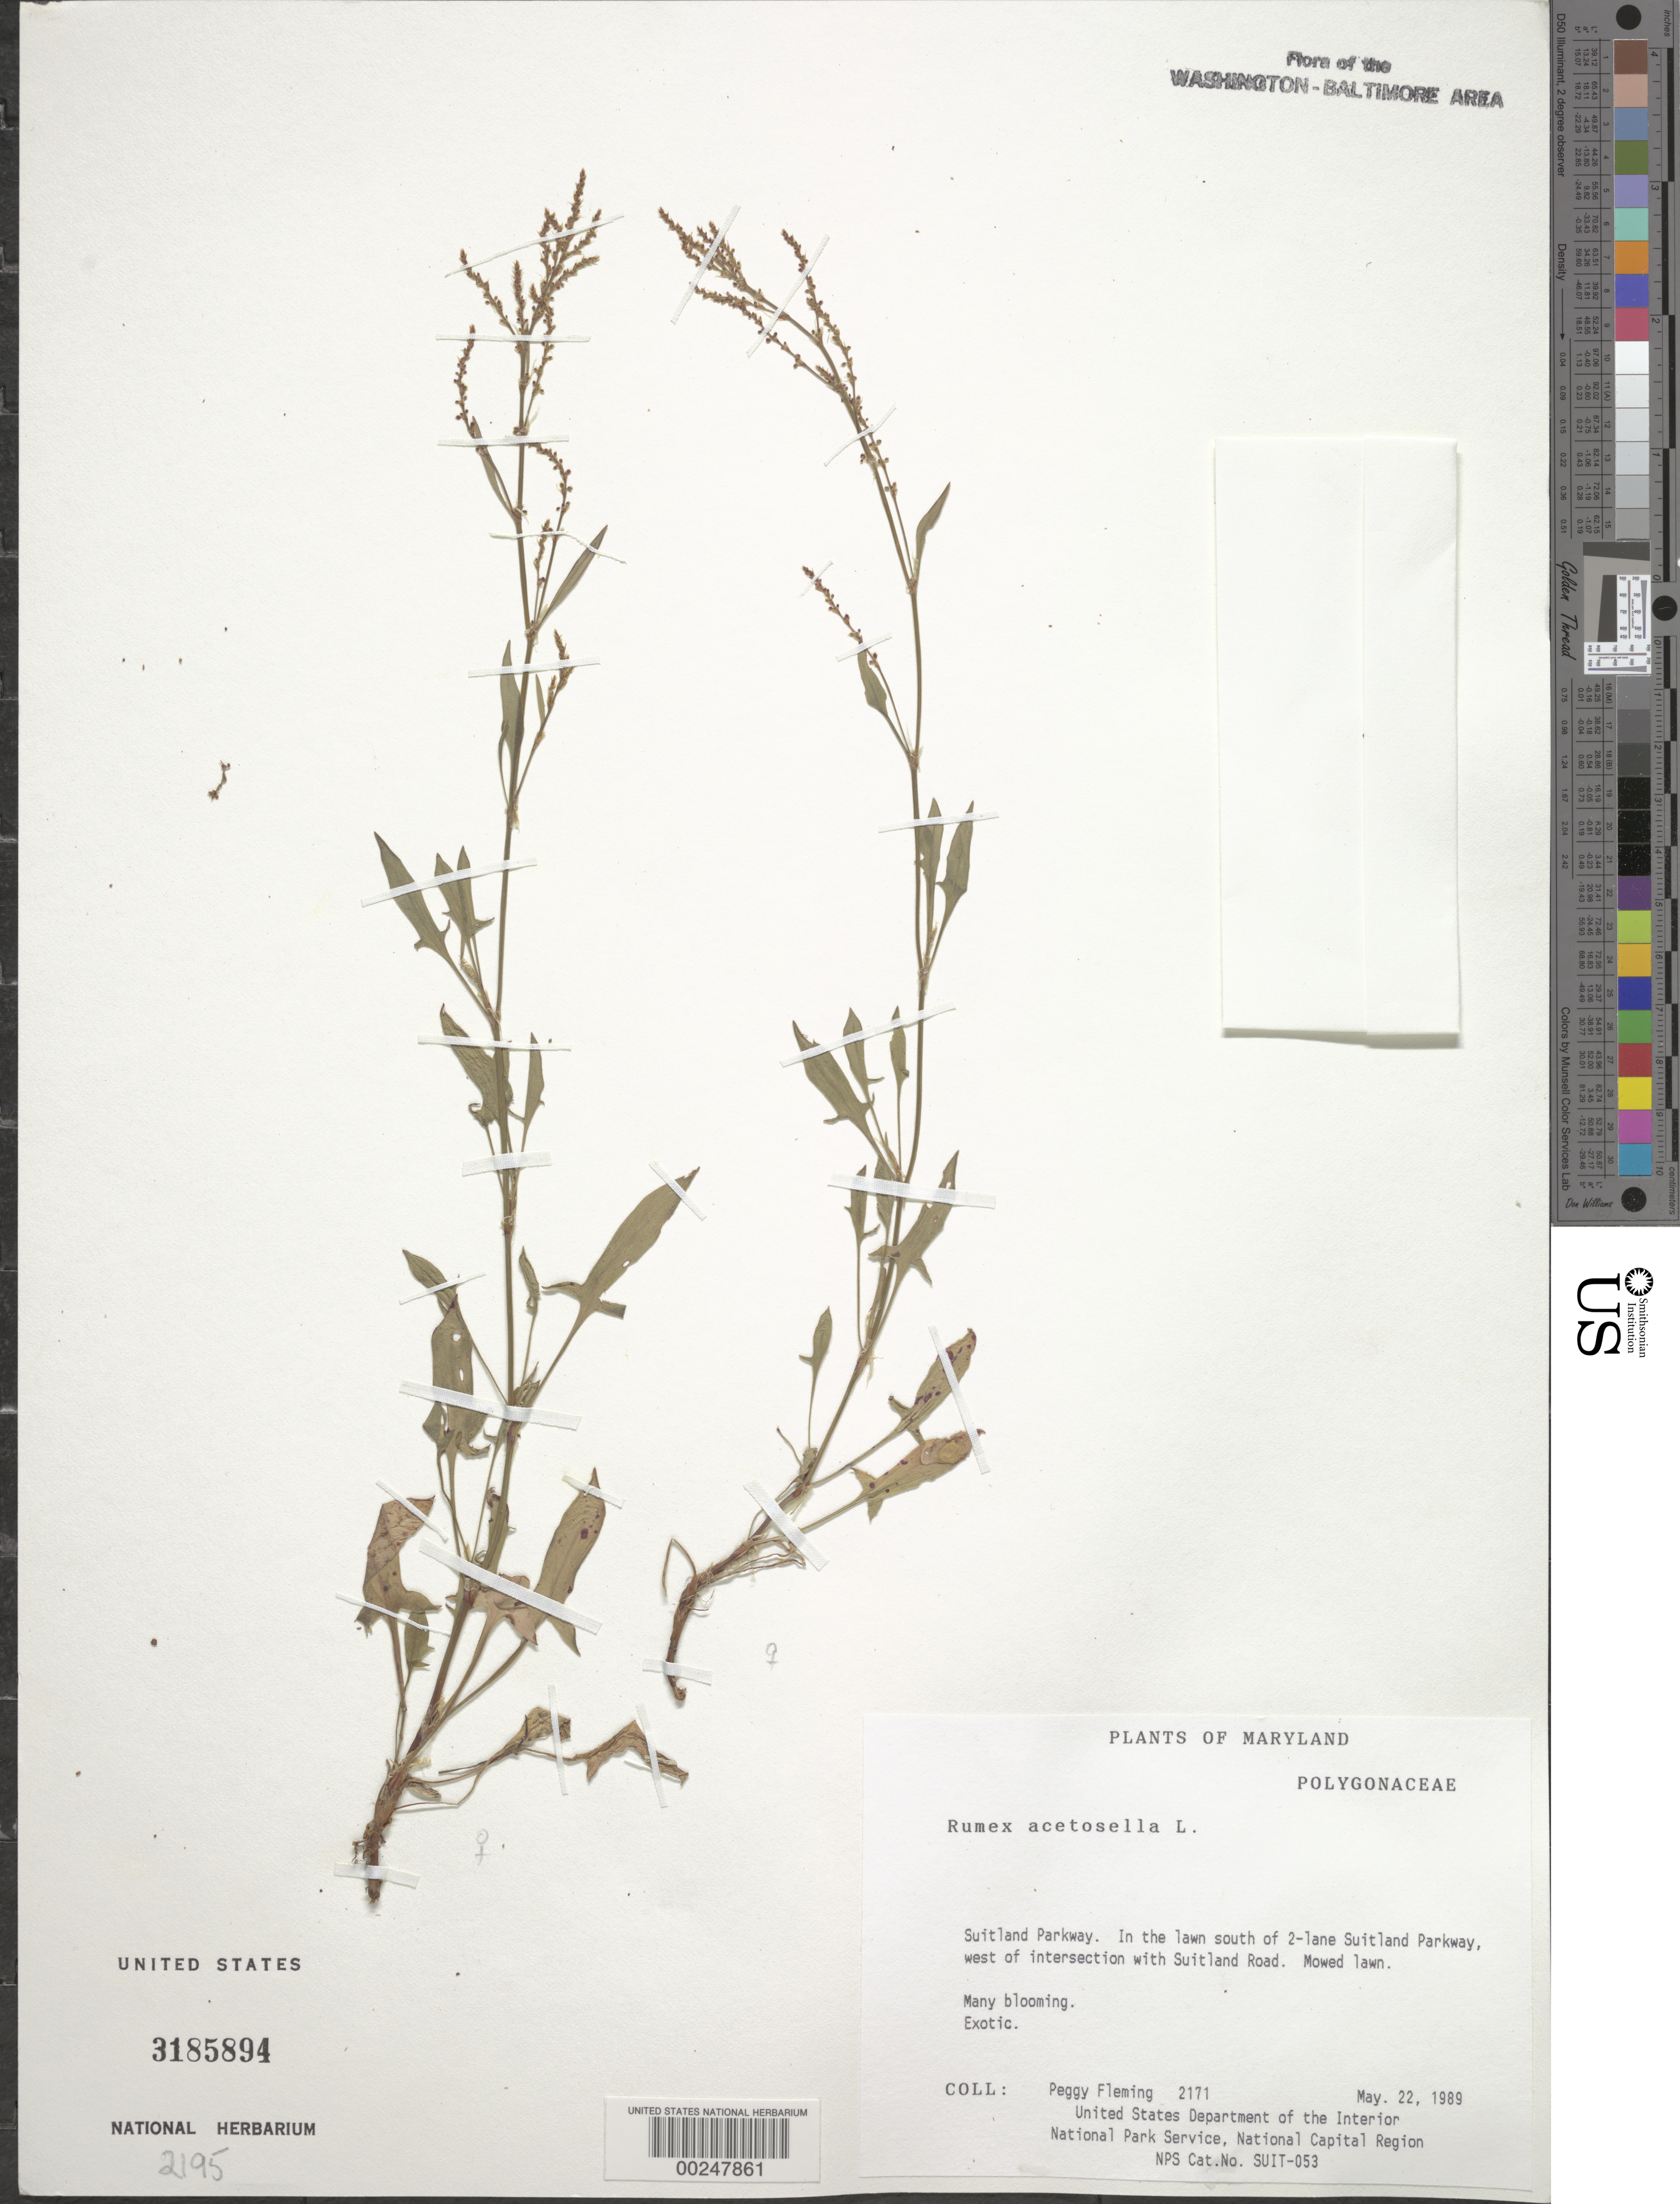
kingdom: Plantae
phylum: Tracheophyta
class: Magnoliopsida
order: Caryophyllales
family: Polygonaceae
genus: Rumex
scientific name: Rumex acetosella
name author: L.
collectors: P. Fleming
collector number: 2171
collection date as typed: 22 May 1989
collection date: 1989-05-22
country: United States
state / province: Maryland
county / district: Prince George's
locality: Suitland parkway, S of parkway W of intersection of Suitland Road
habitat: Mowed lawn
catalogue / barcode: US 3185894